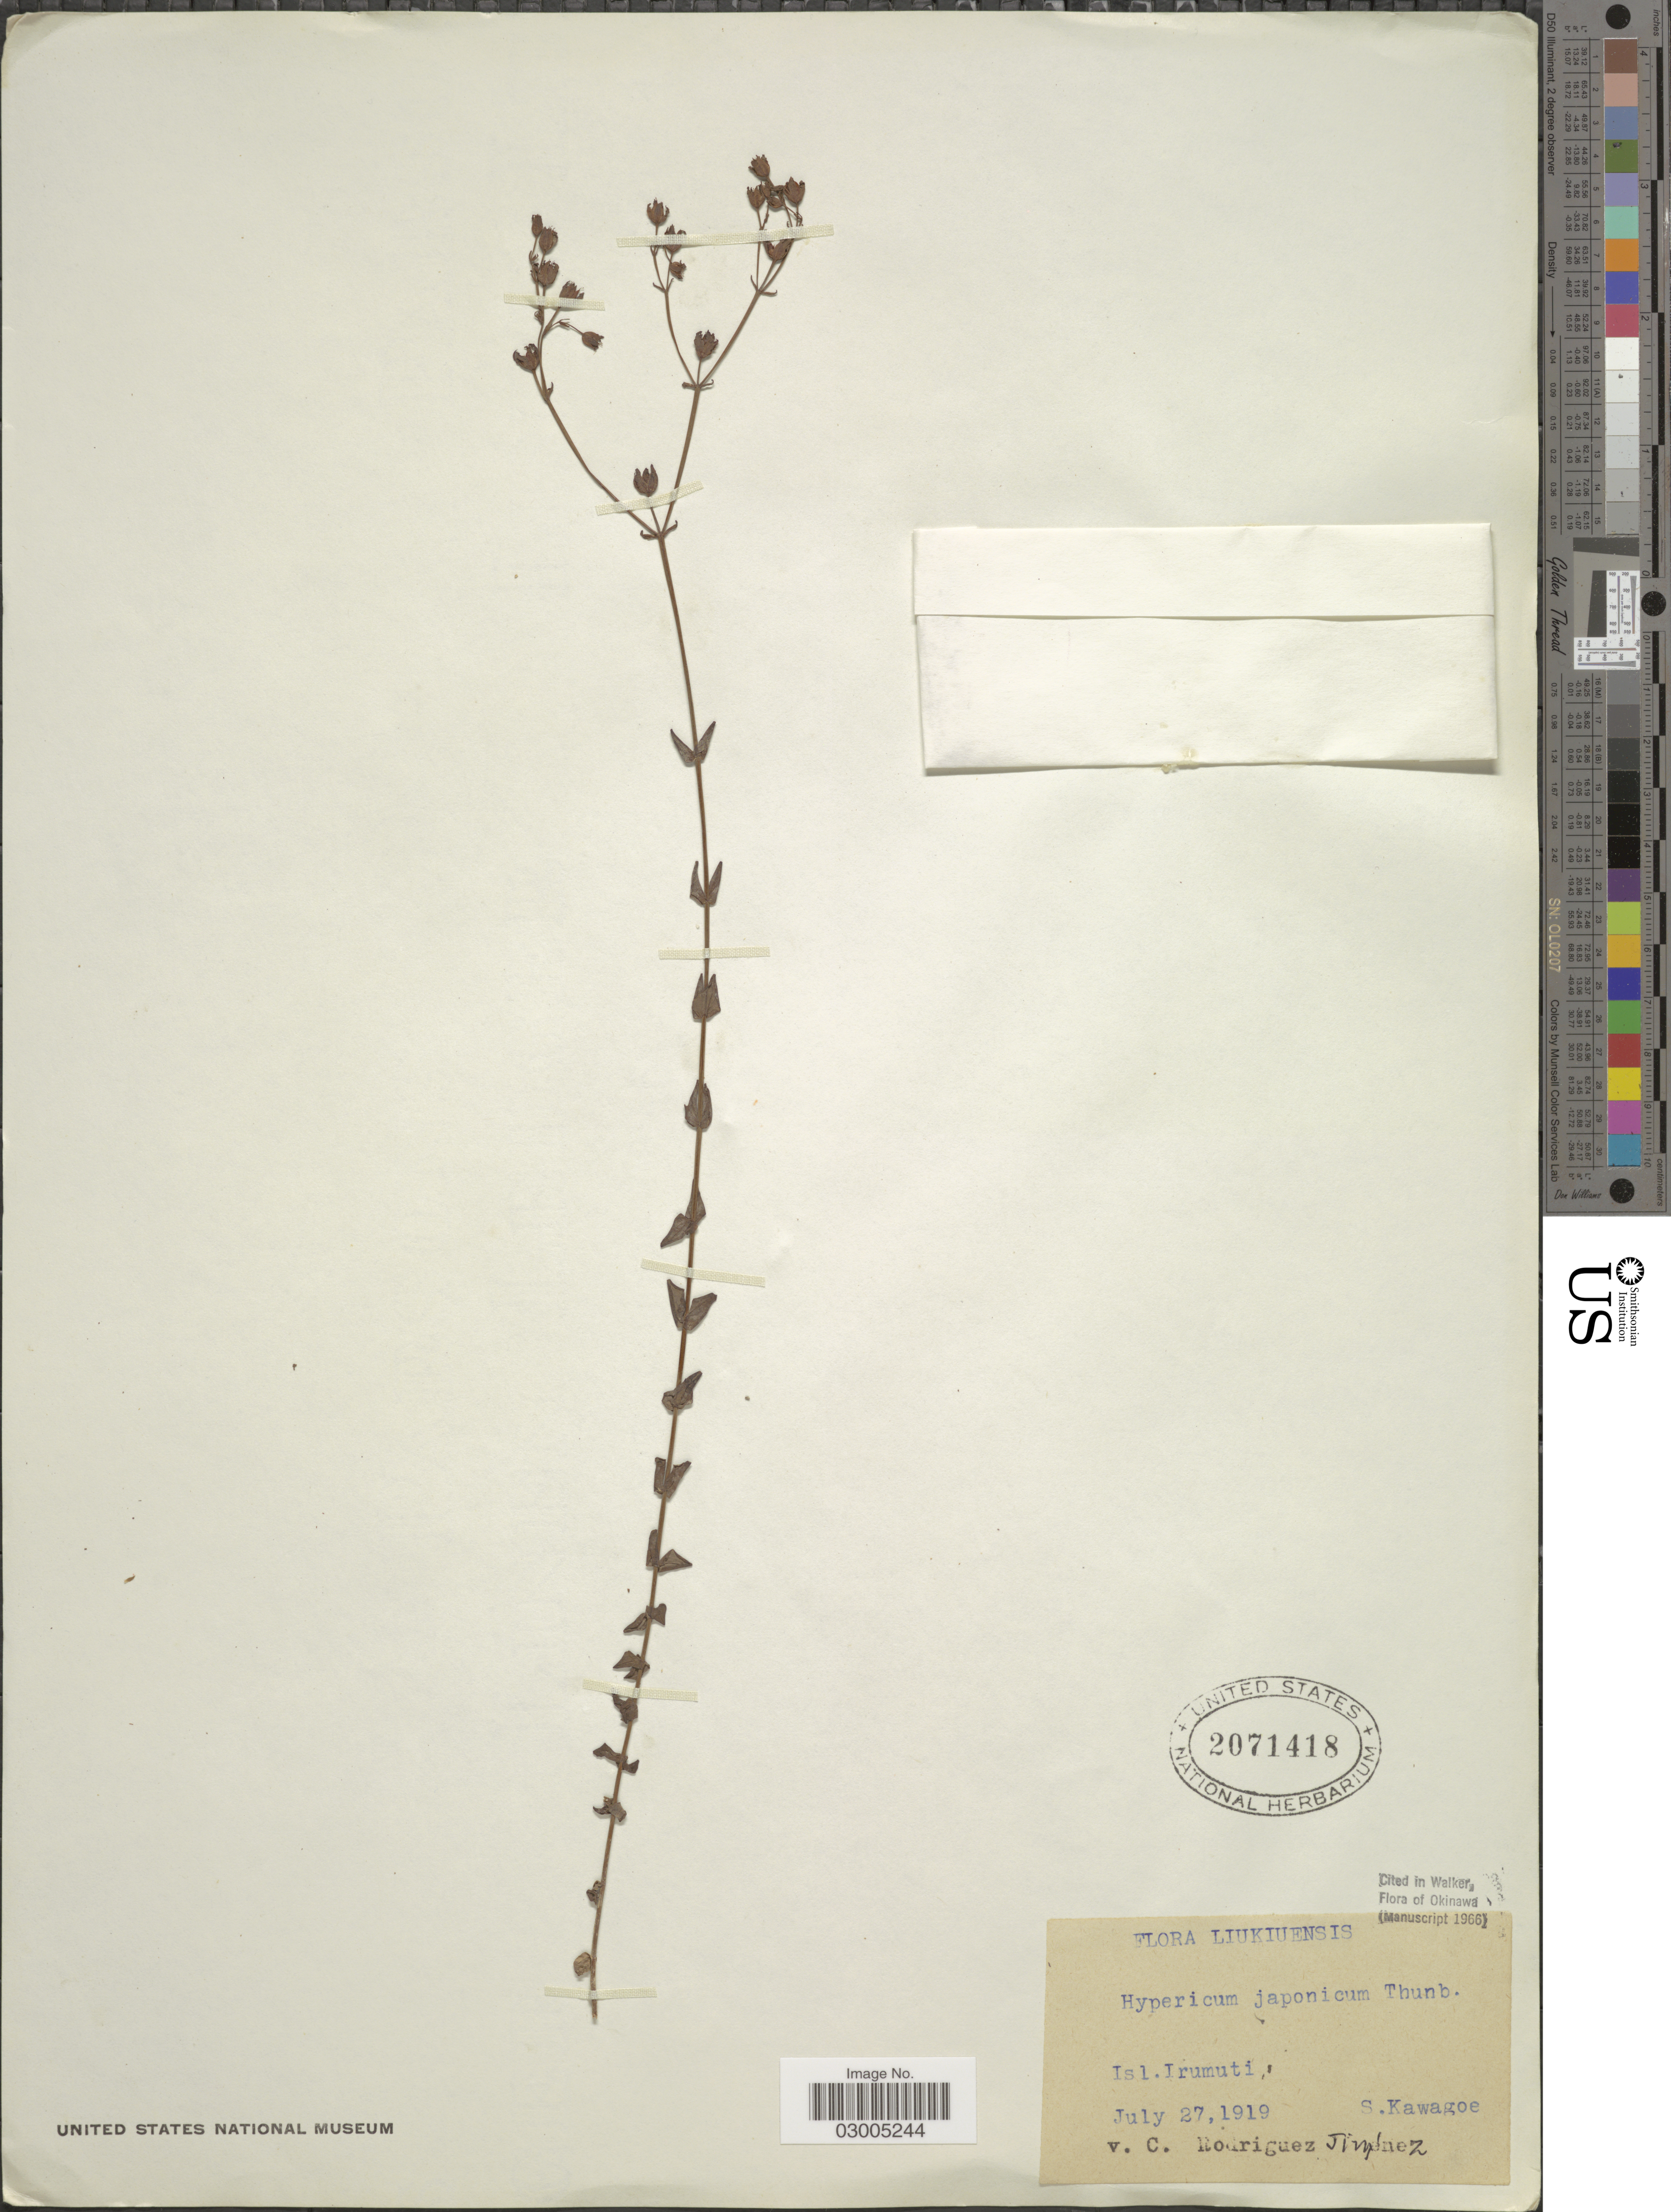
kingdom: Plantae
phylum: Tracheophyta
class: Magnoliopsida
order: Malpighiales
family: Hypericaceae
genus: Hypericum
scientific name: Hypericum japonicum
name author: Thunb.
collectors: S. Kawagoe & C. Rodríguez Jiménez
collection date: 1919-07-27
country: Japan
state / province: Okinawa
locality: Liukiuensis. Isl. Irumuti.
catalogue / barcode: US 2071418